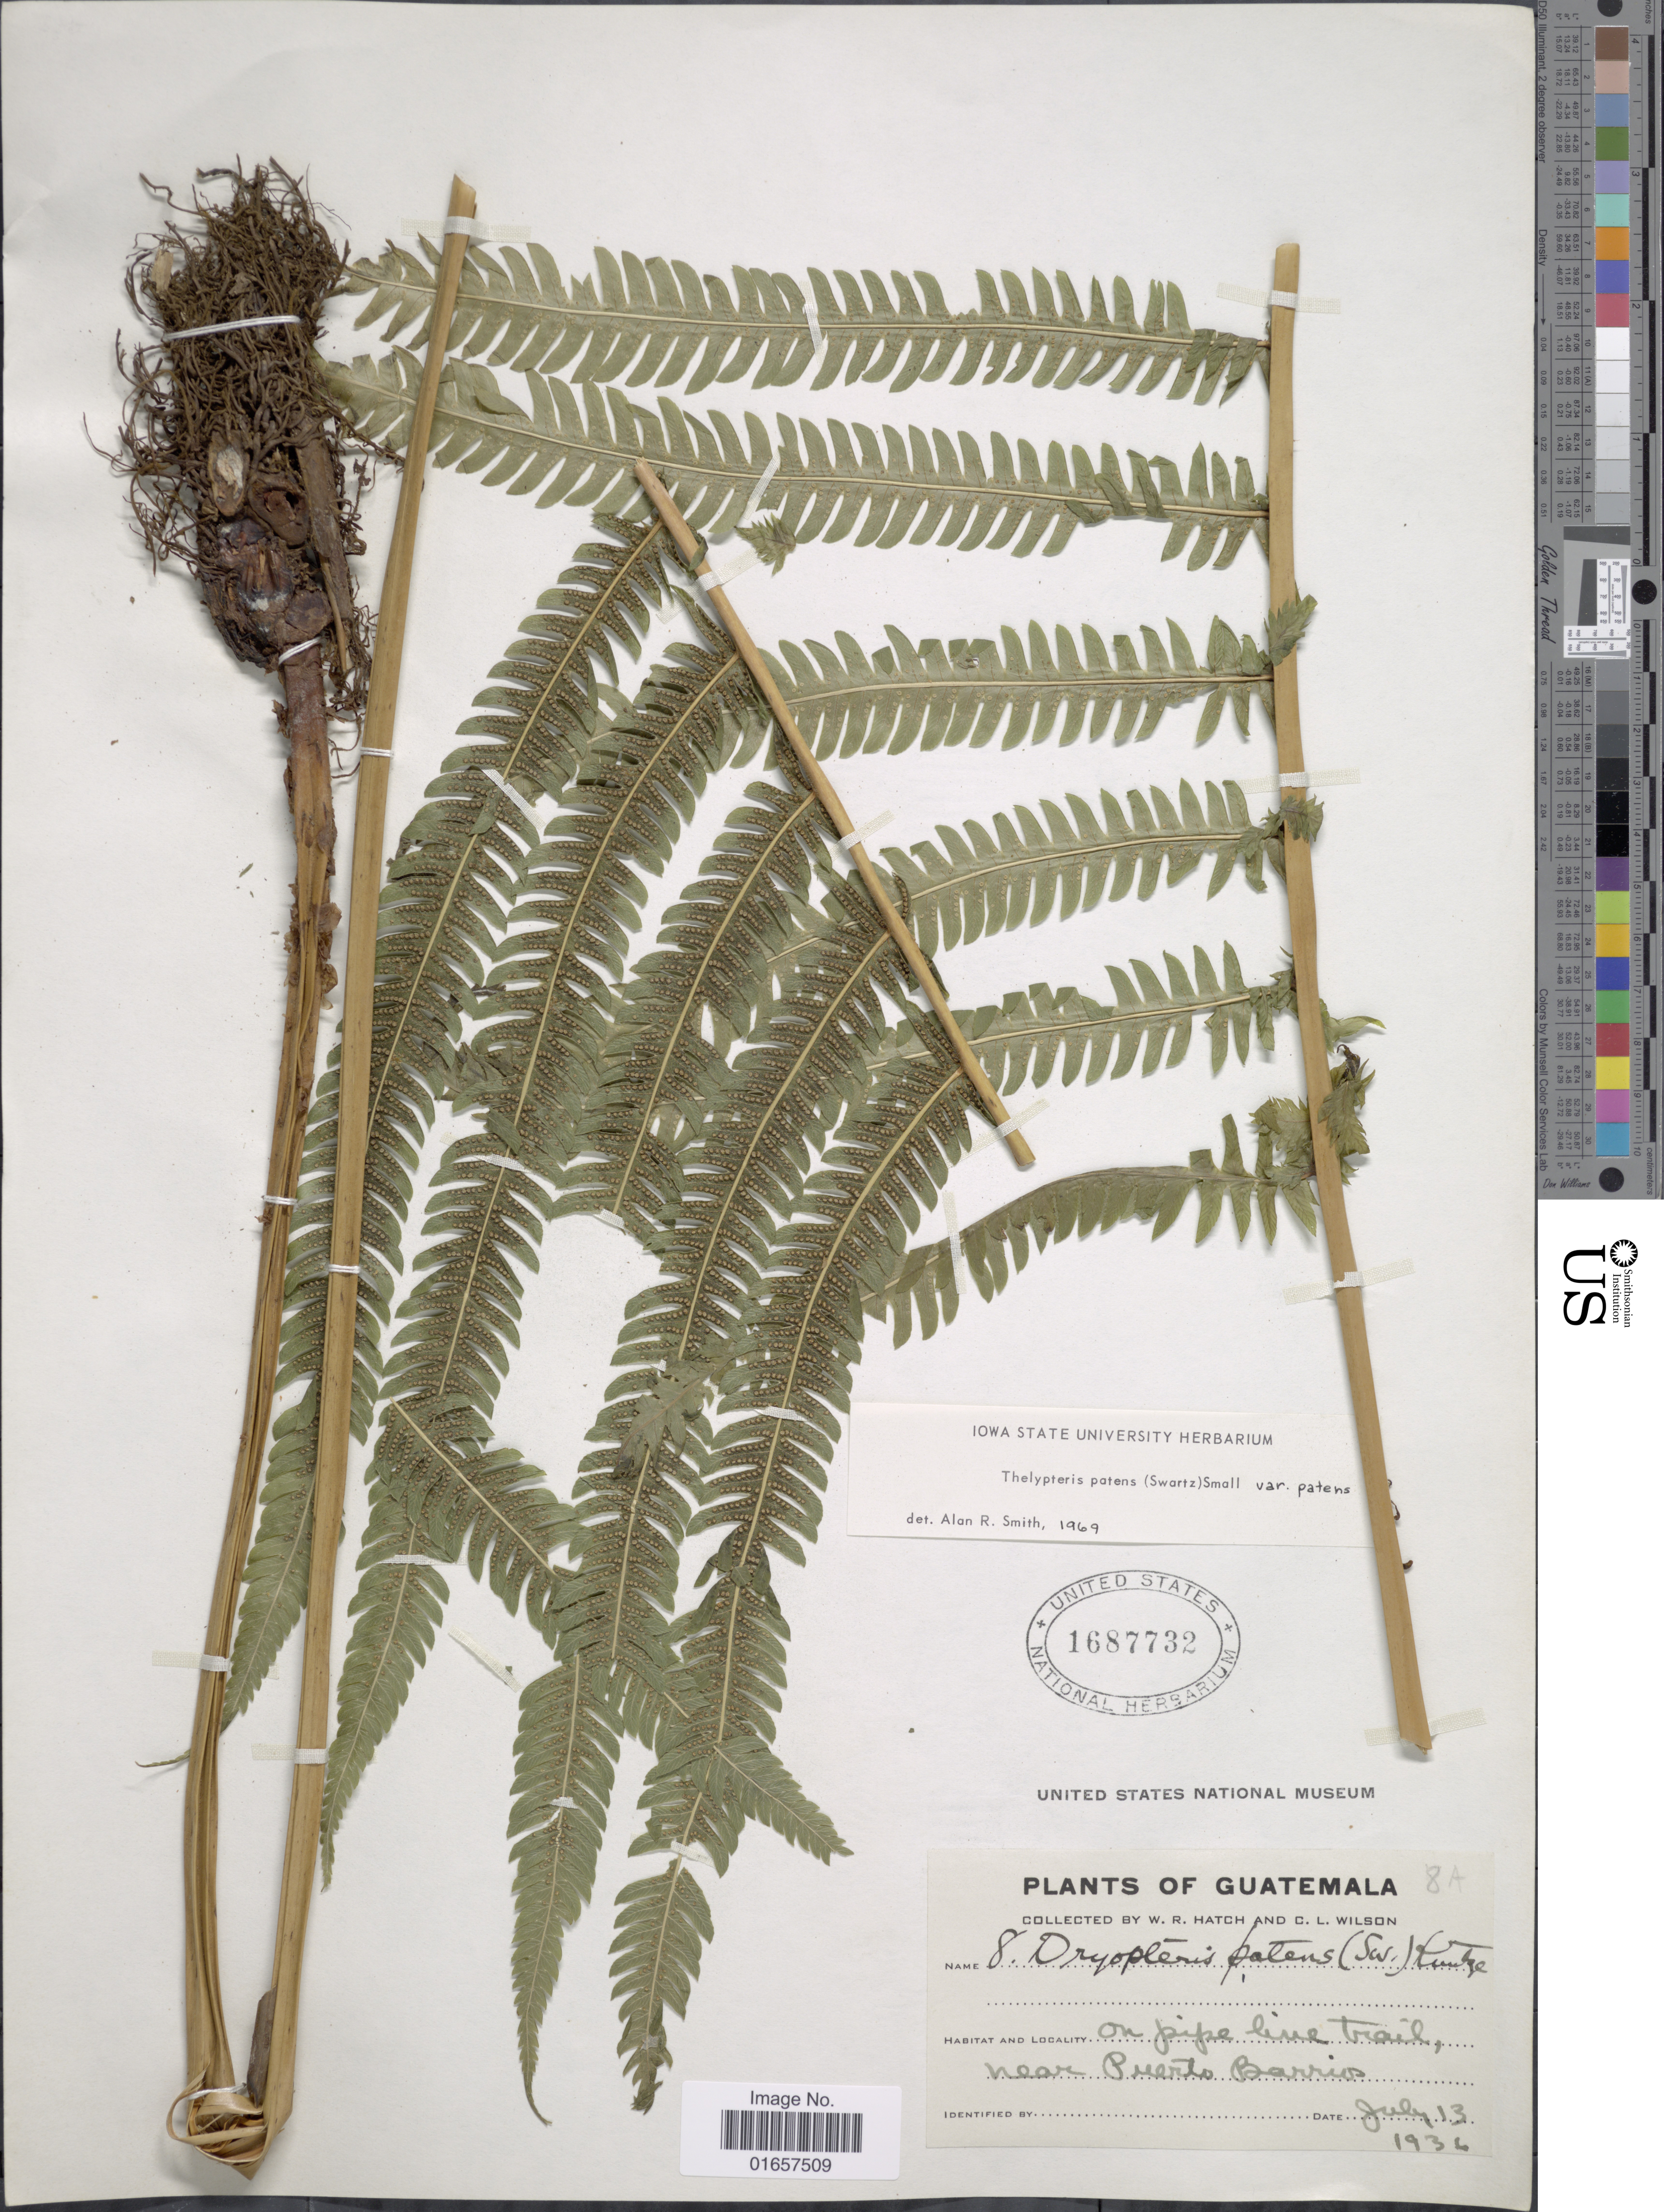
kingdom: Plantae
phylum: Tracheophyta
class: Polypodiopsida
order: Polypodiales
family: Thelypteridaceae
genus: Christella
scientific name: Christella patens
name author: (Sw.) Holttum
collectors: W. Hatch & C. L. Wilson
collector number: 8A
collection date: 1936-07-13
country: Guatemala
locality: Guatemala, on pipe line trail, near Puerto Barrios.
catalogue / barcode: US 1687732